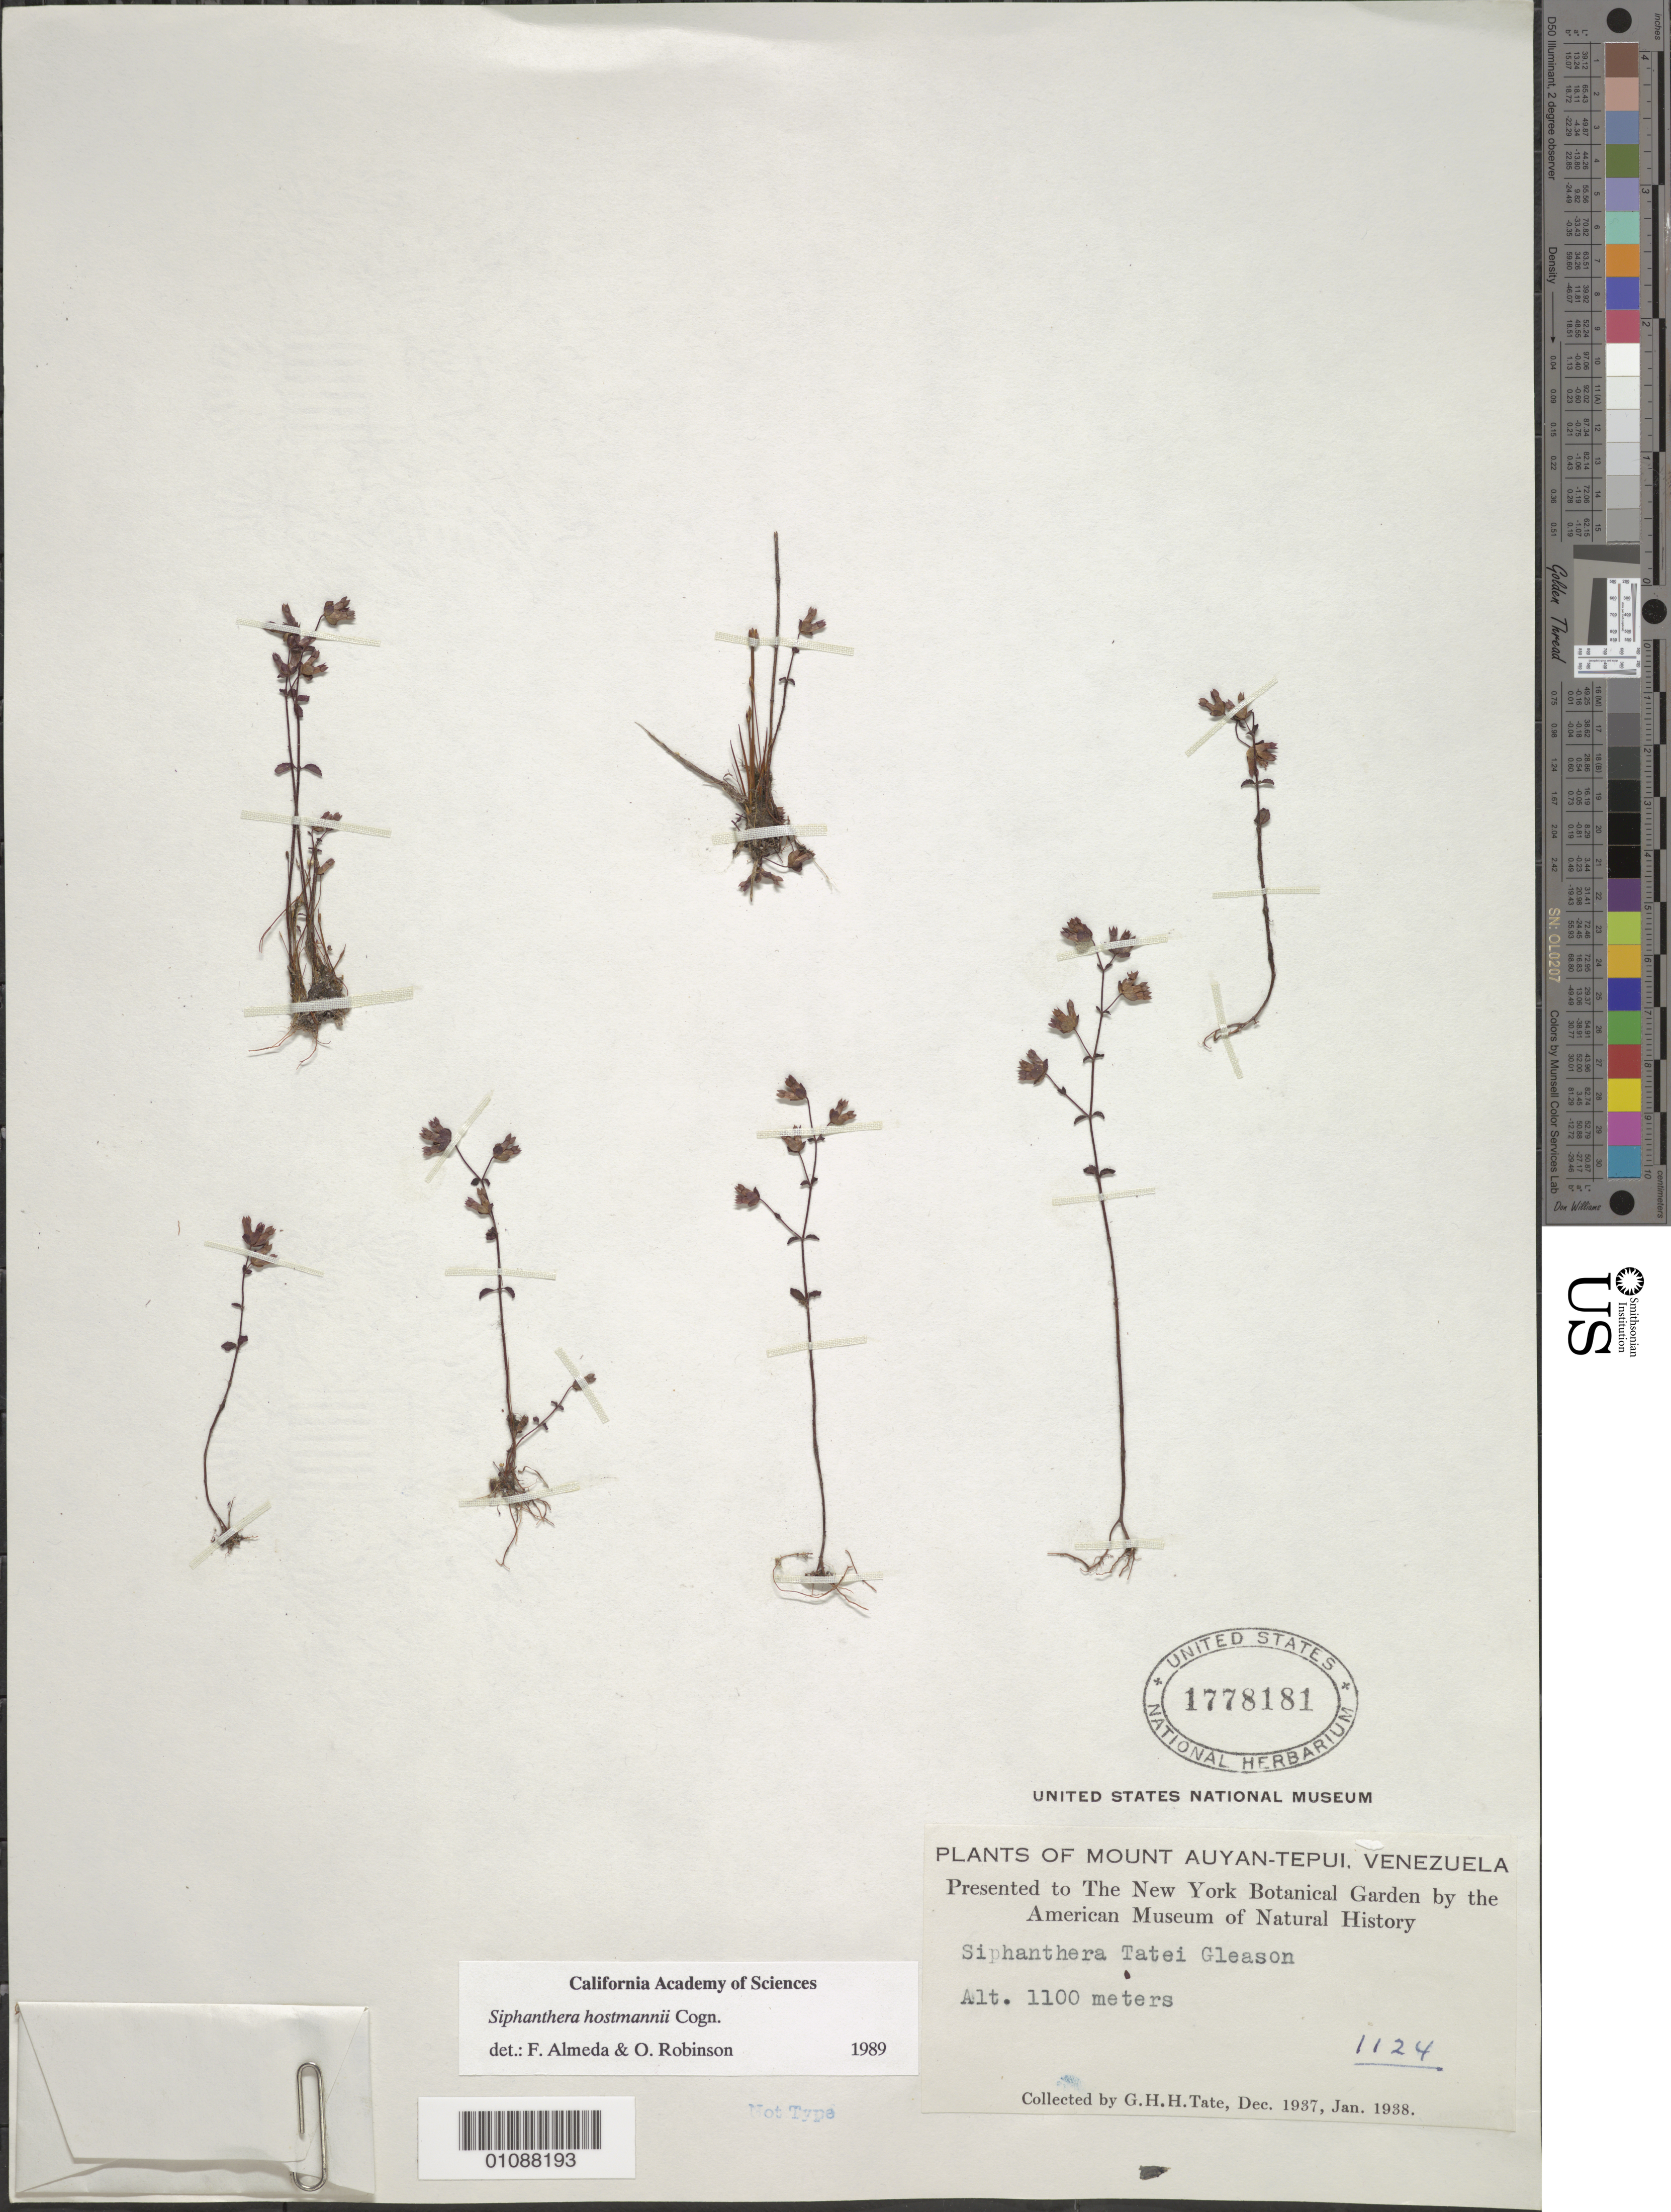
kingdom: Plantae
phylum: Tracheophyta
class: Magnoliopsida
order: Myrtales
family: Melastomataceae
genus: Siphanthera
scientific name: Siphanthera hostmannii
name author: Cogn.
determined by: Almeda, F.; Robinson, O. R.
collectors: G. H. H.Tate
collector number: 1124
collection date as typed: Dec-37 to Jan-38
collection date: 1937-12/1938-01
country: Venezuela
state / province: Bolívar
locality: Mt. Auyan-tepuí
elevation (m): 1100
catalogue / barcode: US 1778181